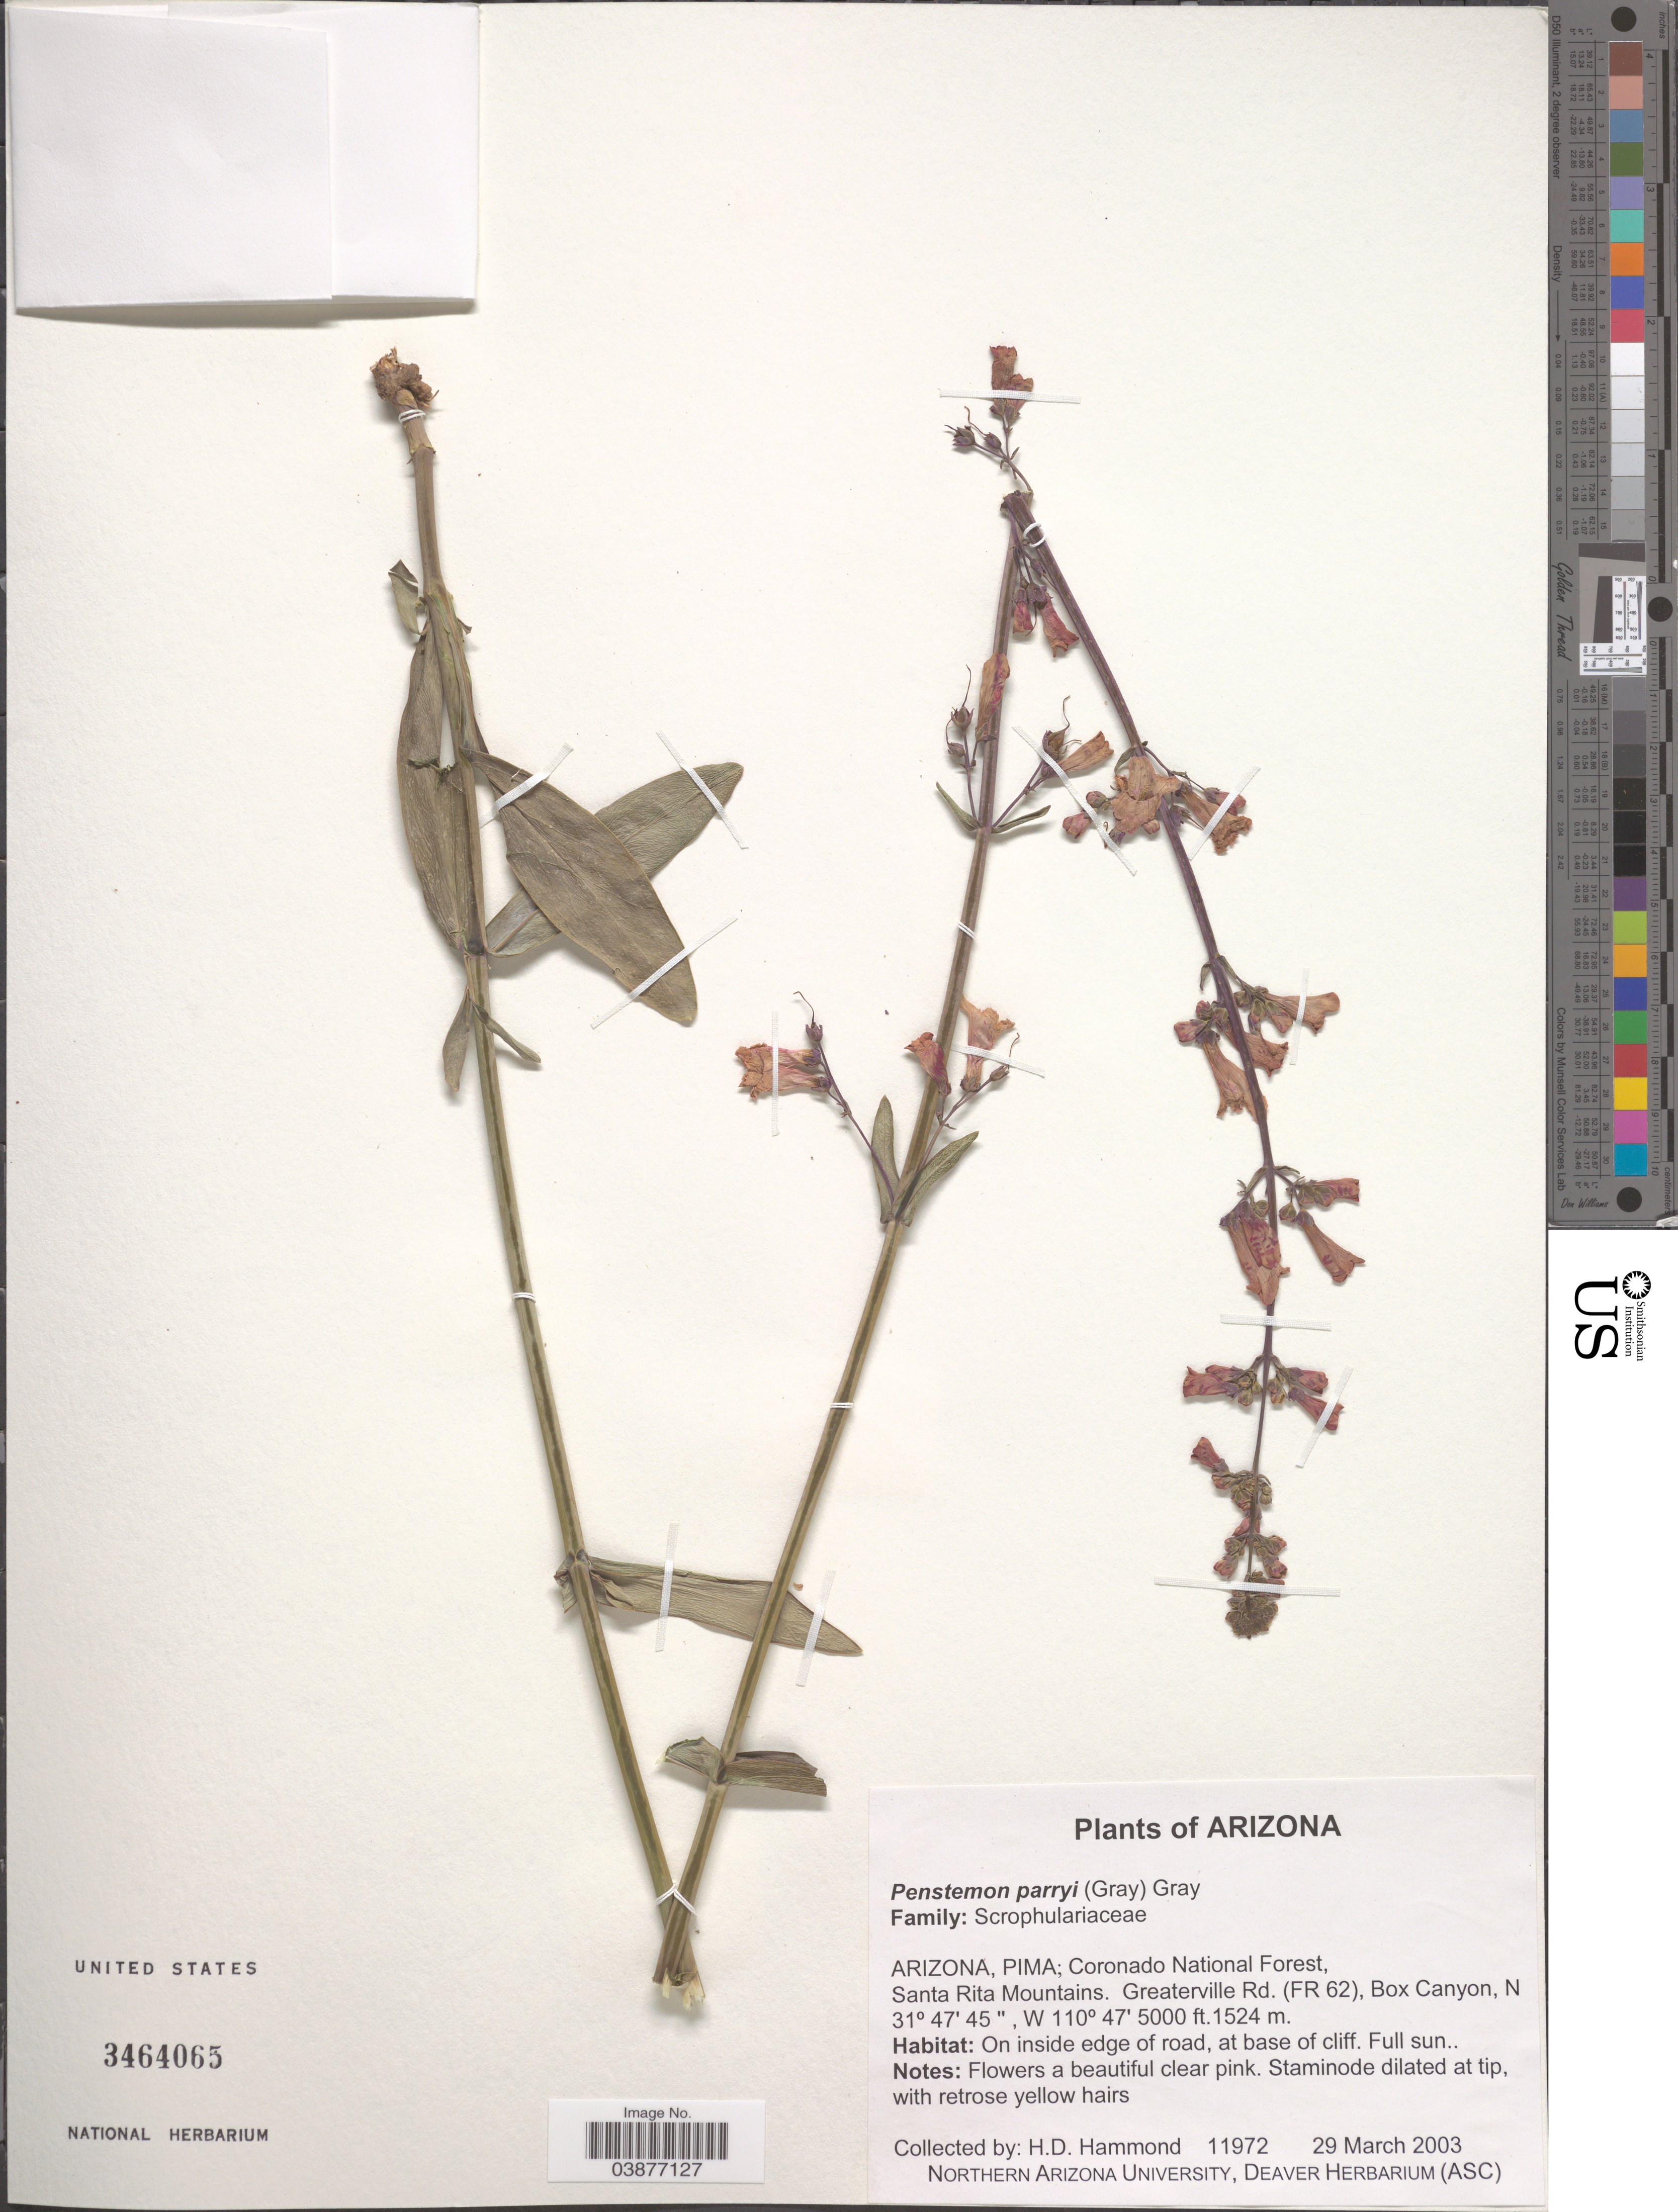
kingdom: Plantae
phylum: Tracheophyta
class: Magnoliopsida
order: Lamiales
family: Plantaginaceae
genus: Penstemon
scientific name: Penstemon parryi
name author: A. Gray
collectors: H. Hammond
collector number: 11972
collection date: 2003-03-29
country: United States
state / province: Arizona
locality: Pima; Coronado National Forest, Santa Rita Mountains. Greaterville Rd. (FR 62), Box Canyon. On inside edge of road.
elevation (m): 1524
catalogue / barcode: US 3464065